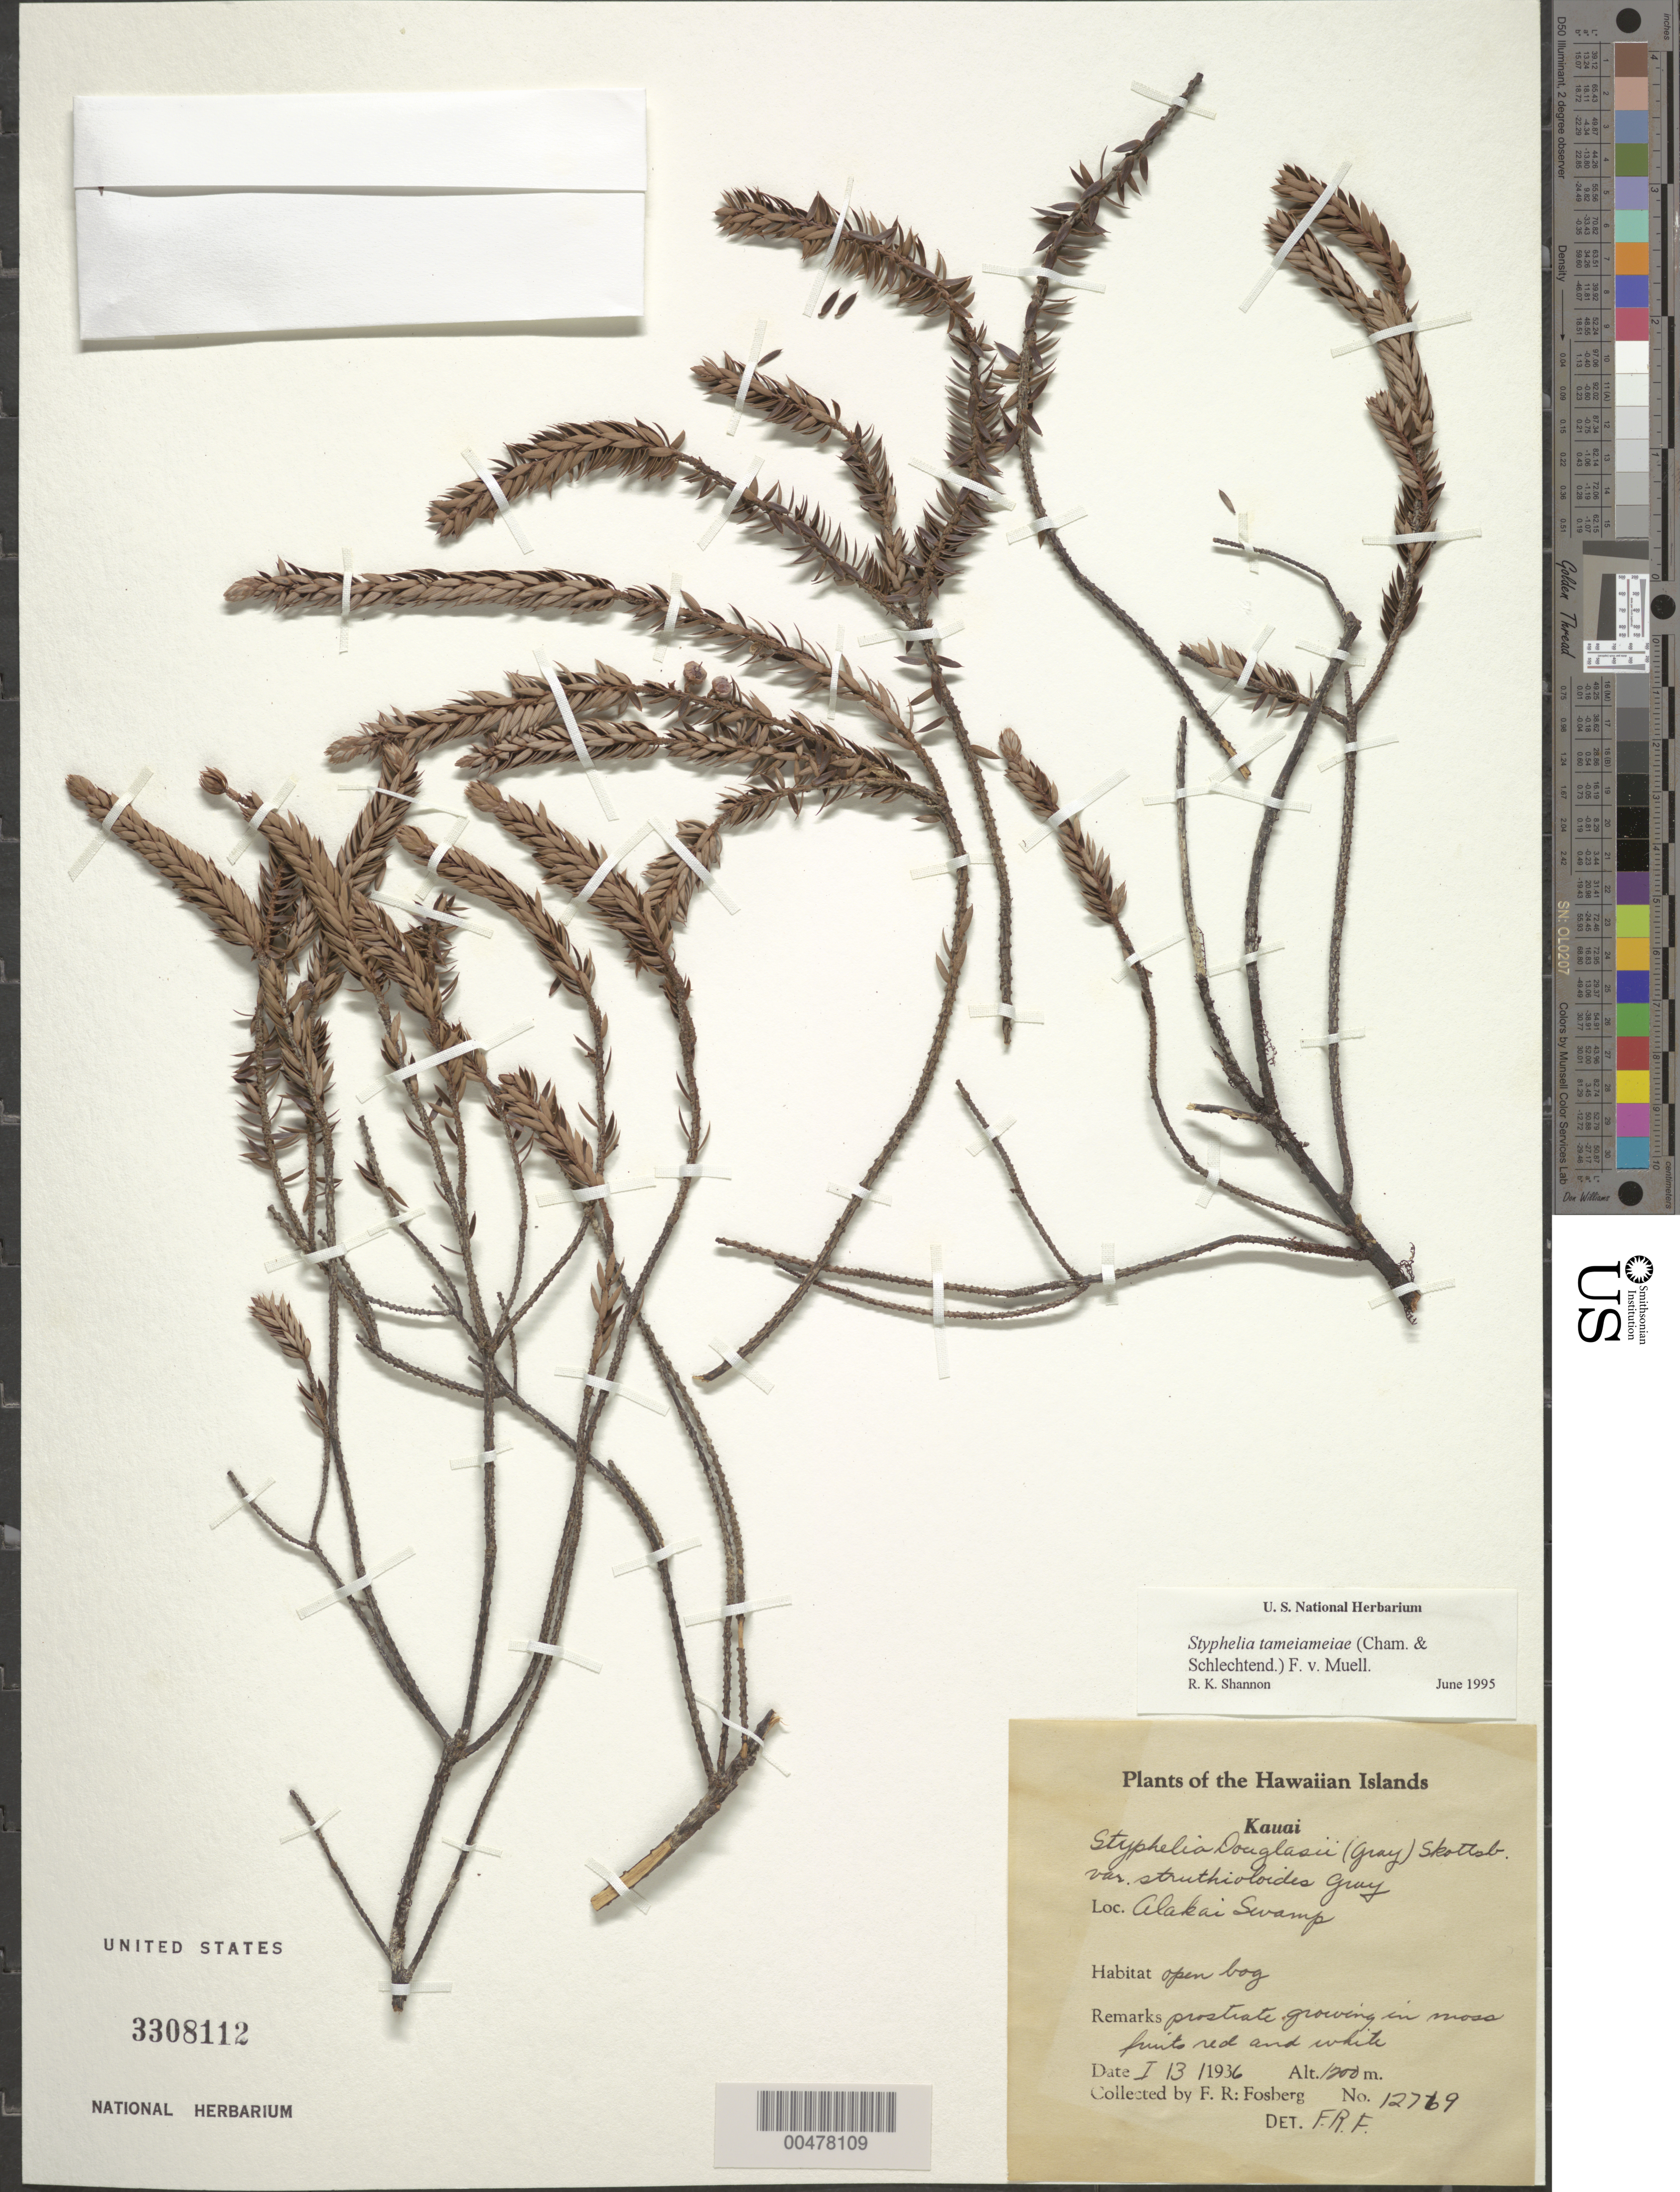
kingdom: Plantae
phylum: Tracheophyta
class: Magnoliopsida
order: Ericales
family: Ericaceae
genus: Leptecophylla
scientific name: Leptecophylla tameiameiae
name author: (Cham. & Schltdl.) C.M. Weiller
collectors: F. R. Fosberg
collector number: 12769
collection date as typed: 3 Jan 1936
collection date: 1936-01-03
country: United States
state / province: Hawaii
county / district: Kauai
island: Kaua'i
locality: Alakai Swamp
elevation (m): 1200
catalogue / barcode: US 3308112